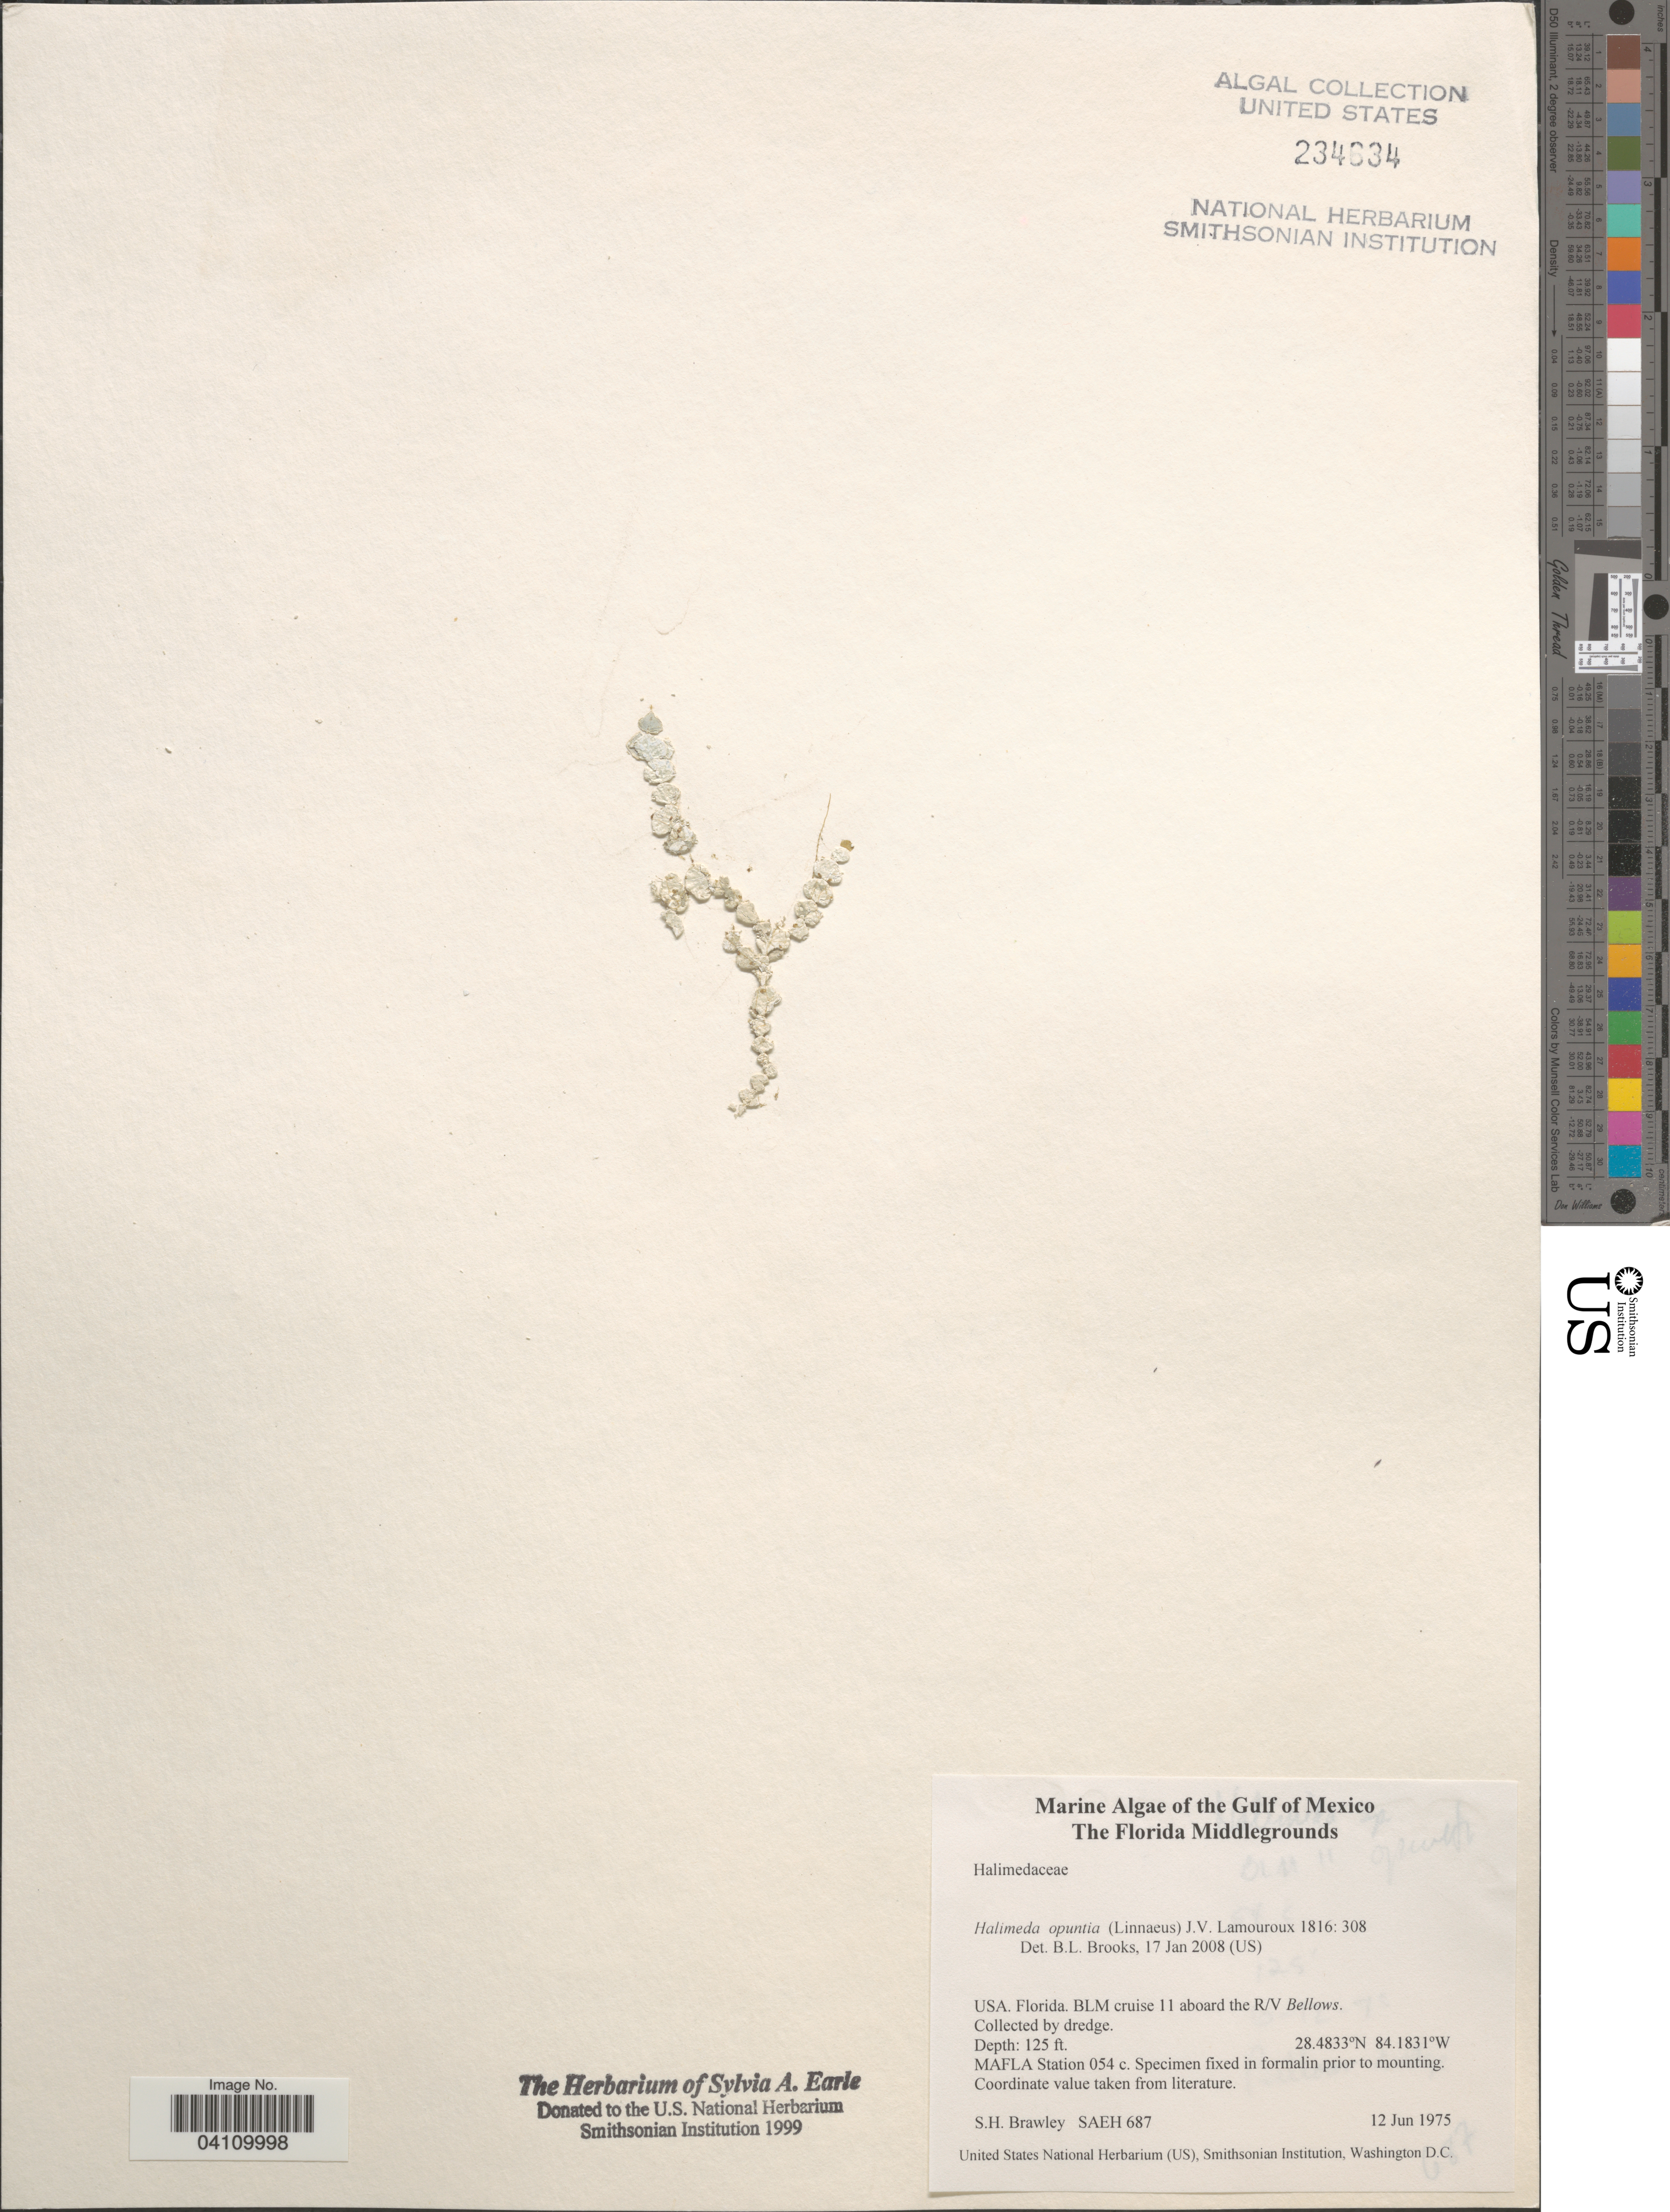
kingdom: Plantae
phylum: Chlorophyta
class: Ulvophyceae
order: Bryopsidales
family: Halimedaceae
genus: Halimeda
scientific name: Halimeda opuntia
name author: (L.) J.V.Lamouroux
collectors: S. Brawley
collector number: SAEH 687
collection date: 1975-06-12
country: United States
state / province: Florida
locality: The Gulf of Mexico. The Florida Middlegrounds. BLM cruise 11 aboard the R/V Bellows. MAFLA Station 054 c.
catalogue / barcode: US 234634